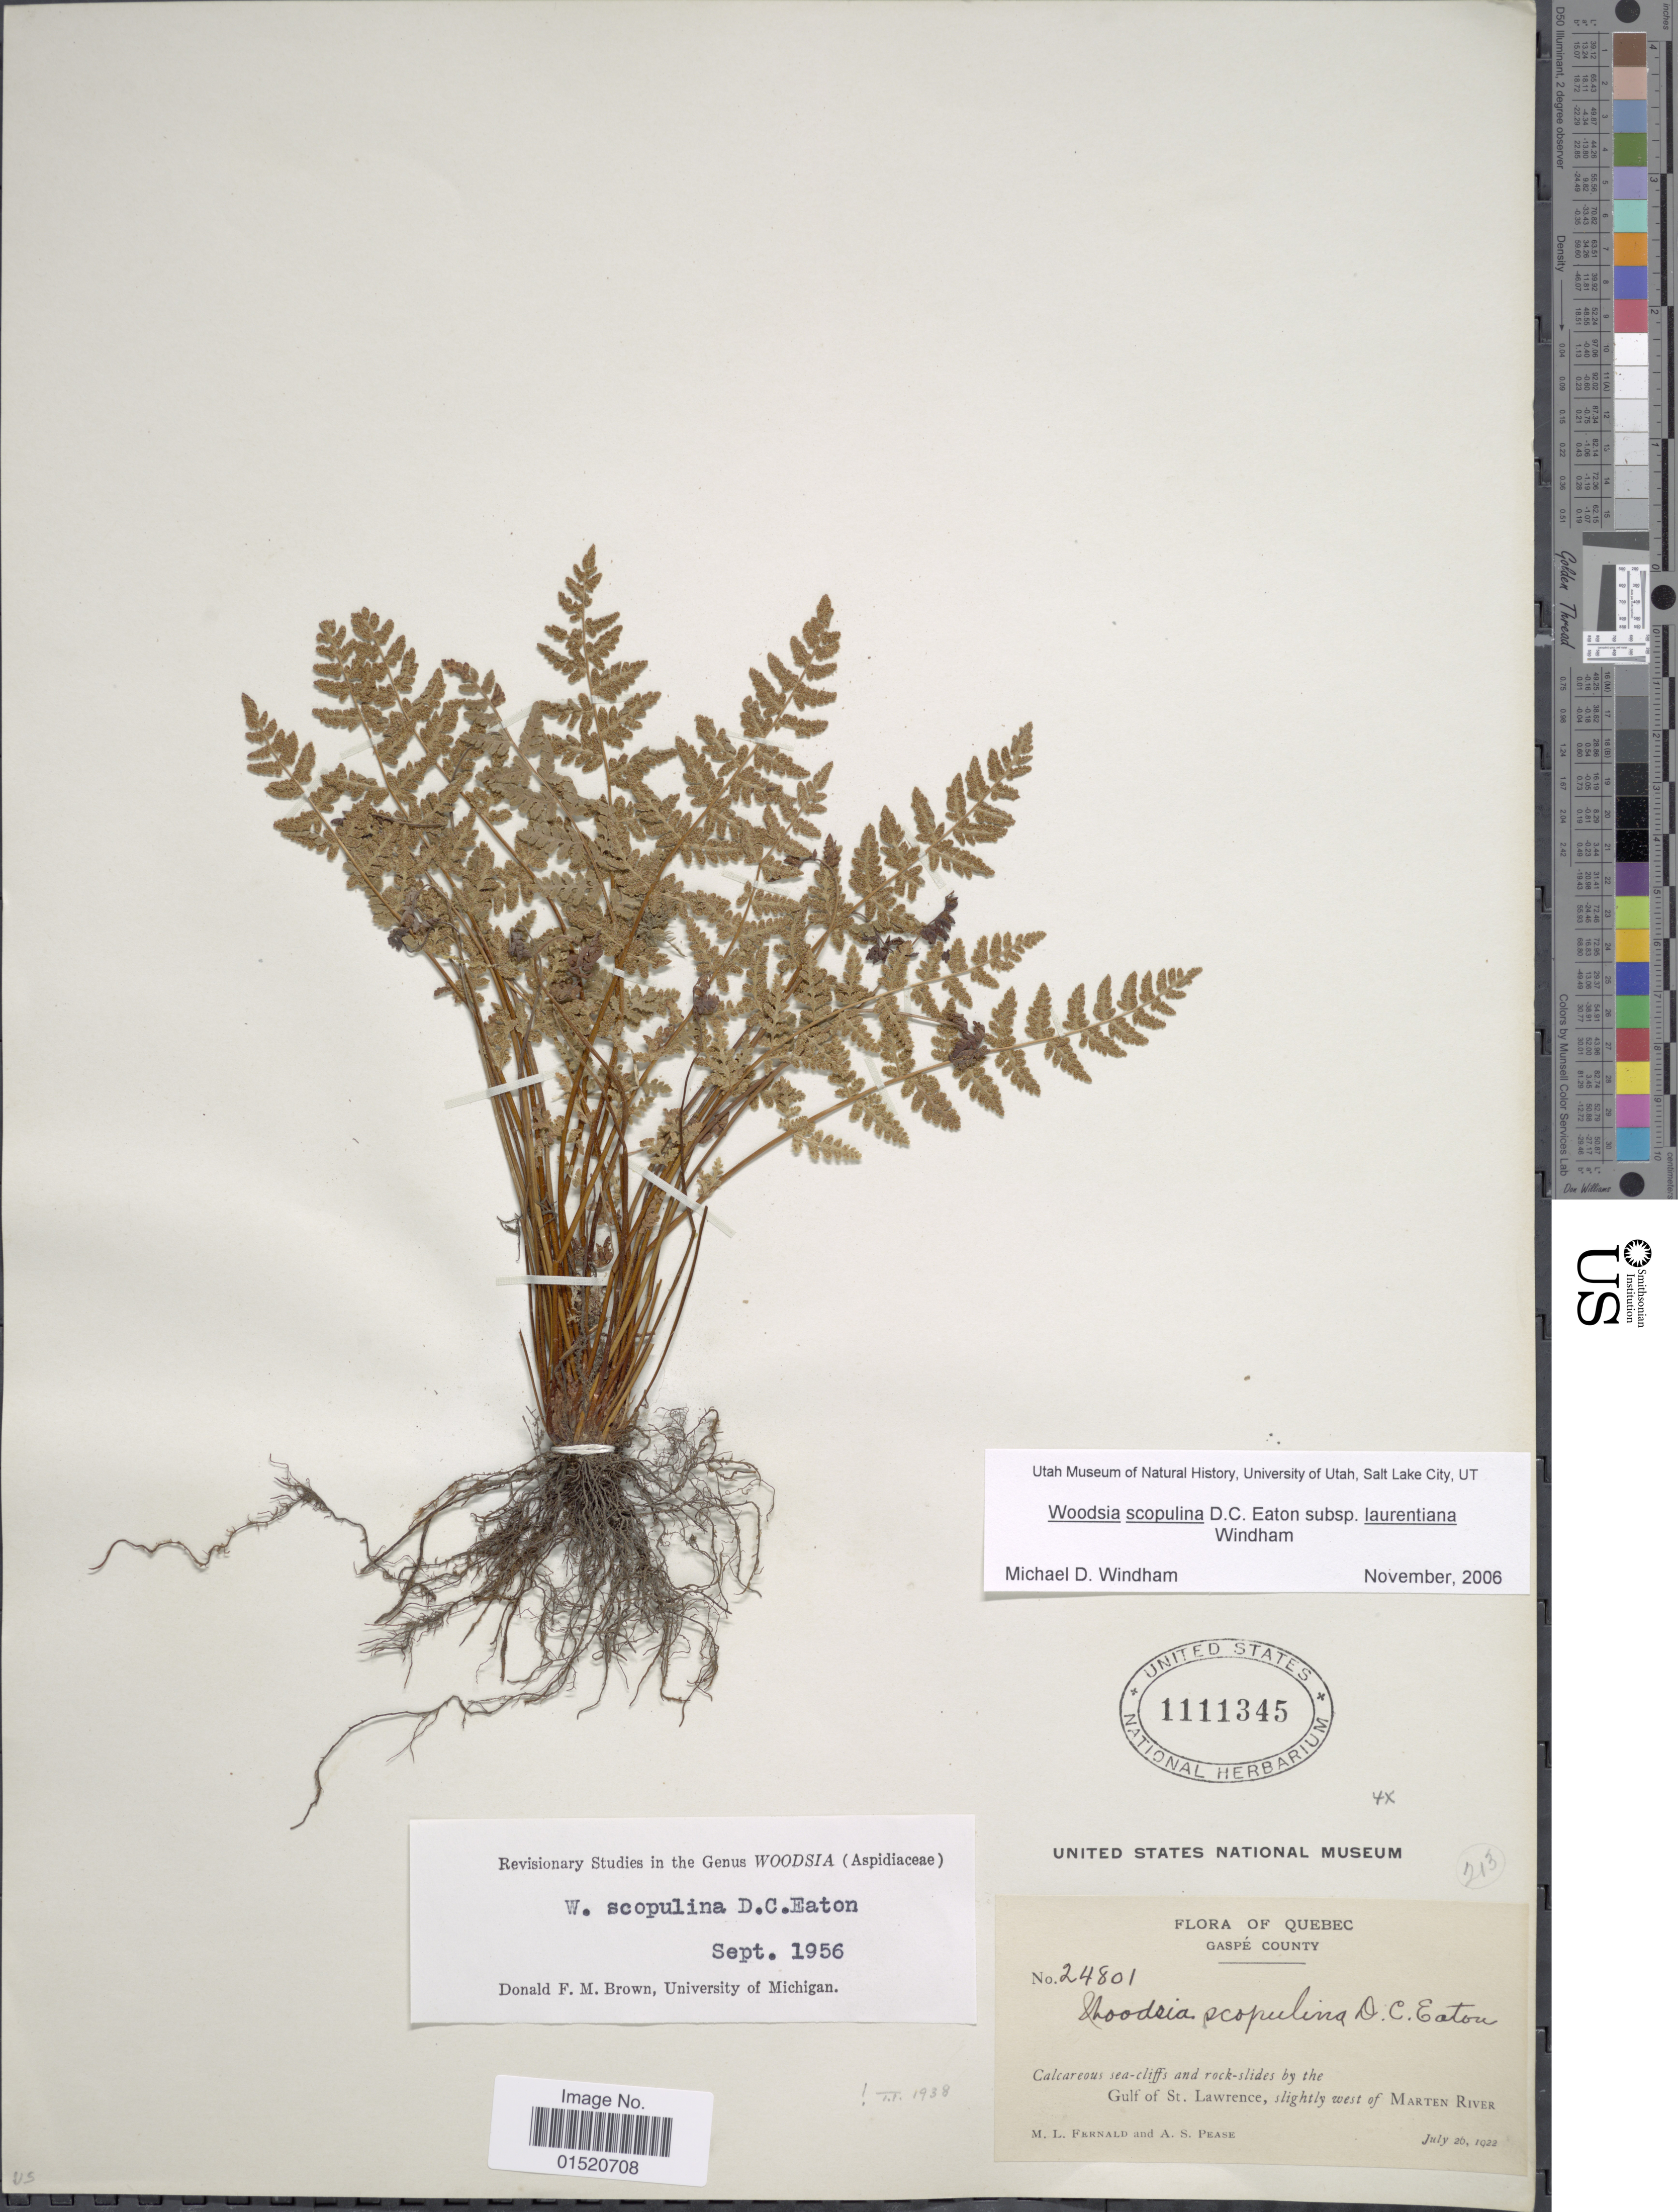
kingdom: Plantae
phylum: Tracheophyta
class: Polypodiopsida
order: Polypodiales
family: Woodsiaceae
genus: Woodsia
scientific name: Woodsia scopulina subsp. laurentiana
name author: Windham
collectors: M. L. Fernald & A. S. Pease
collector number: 24801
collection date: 1922-07-26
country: Canada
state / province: Quebec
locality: Gaspé County, Gulf of St lawrence, slighty west of Marten River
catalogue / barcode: US 1111345